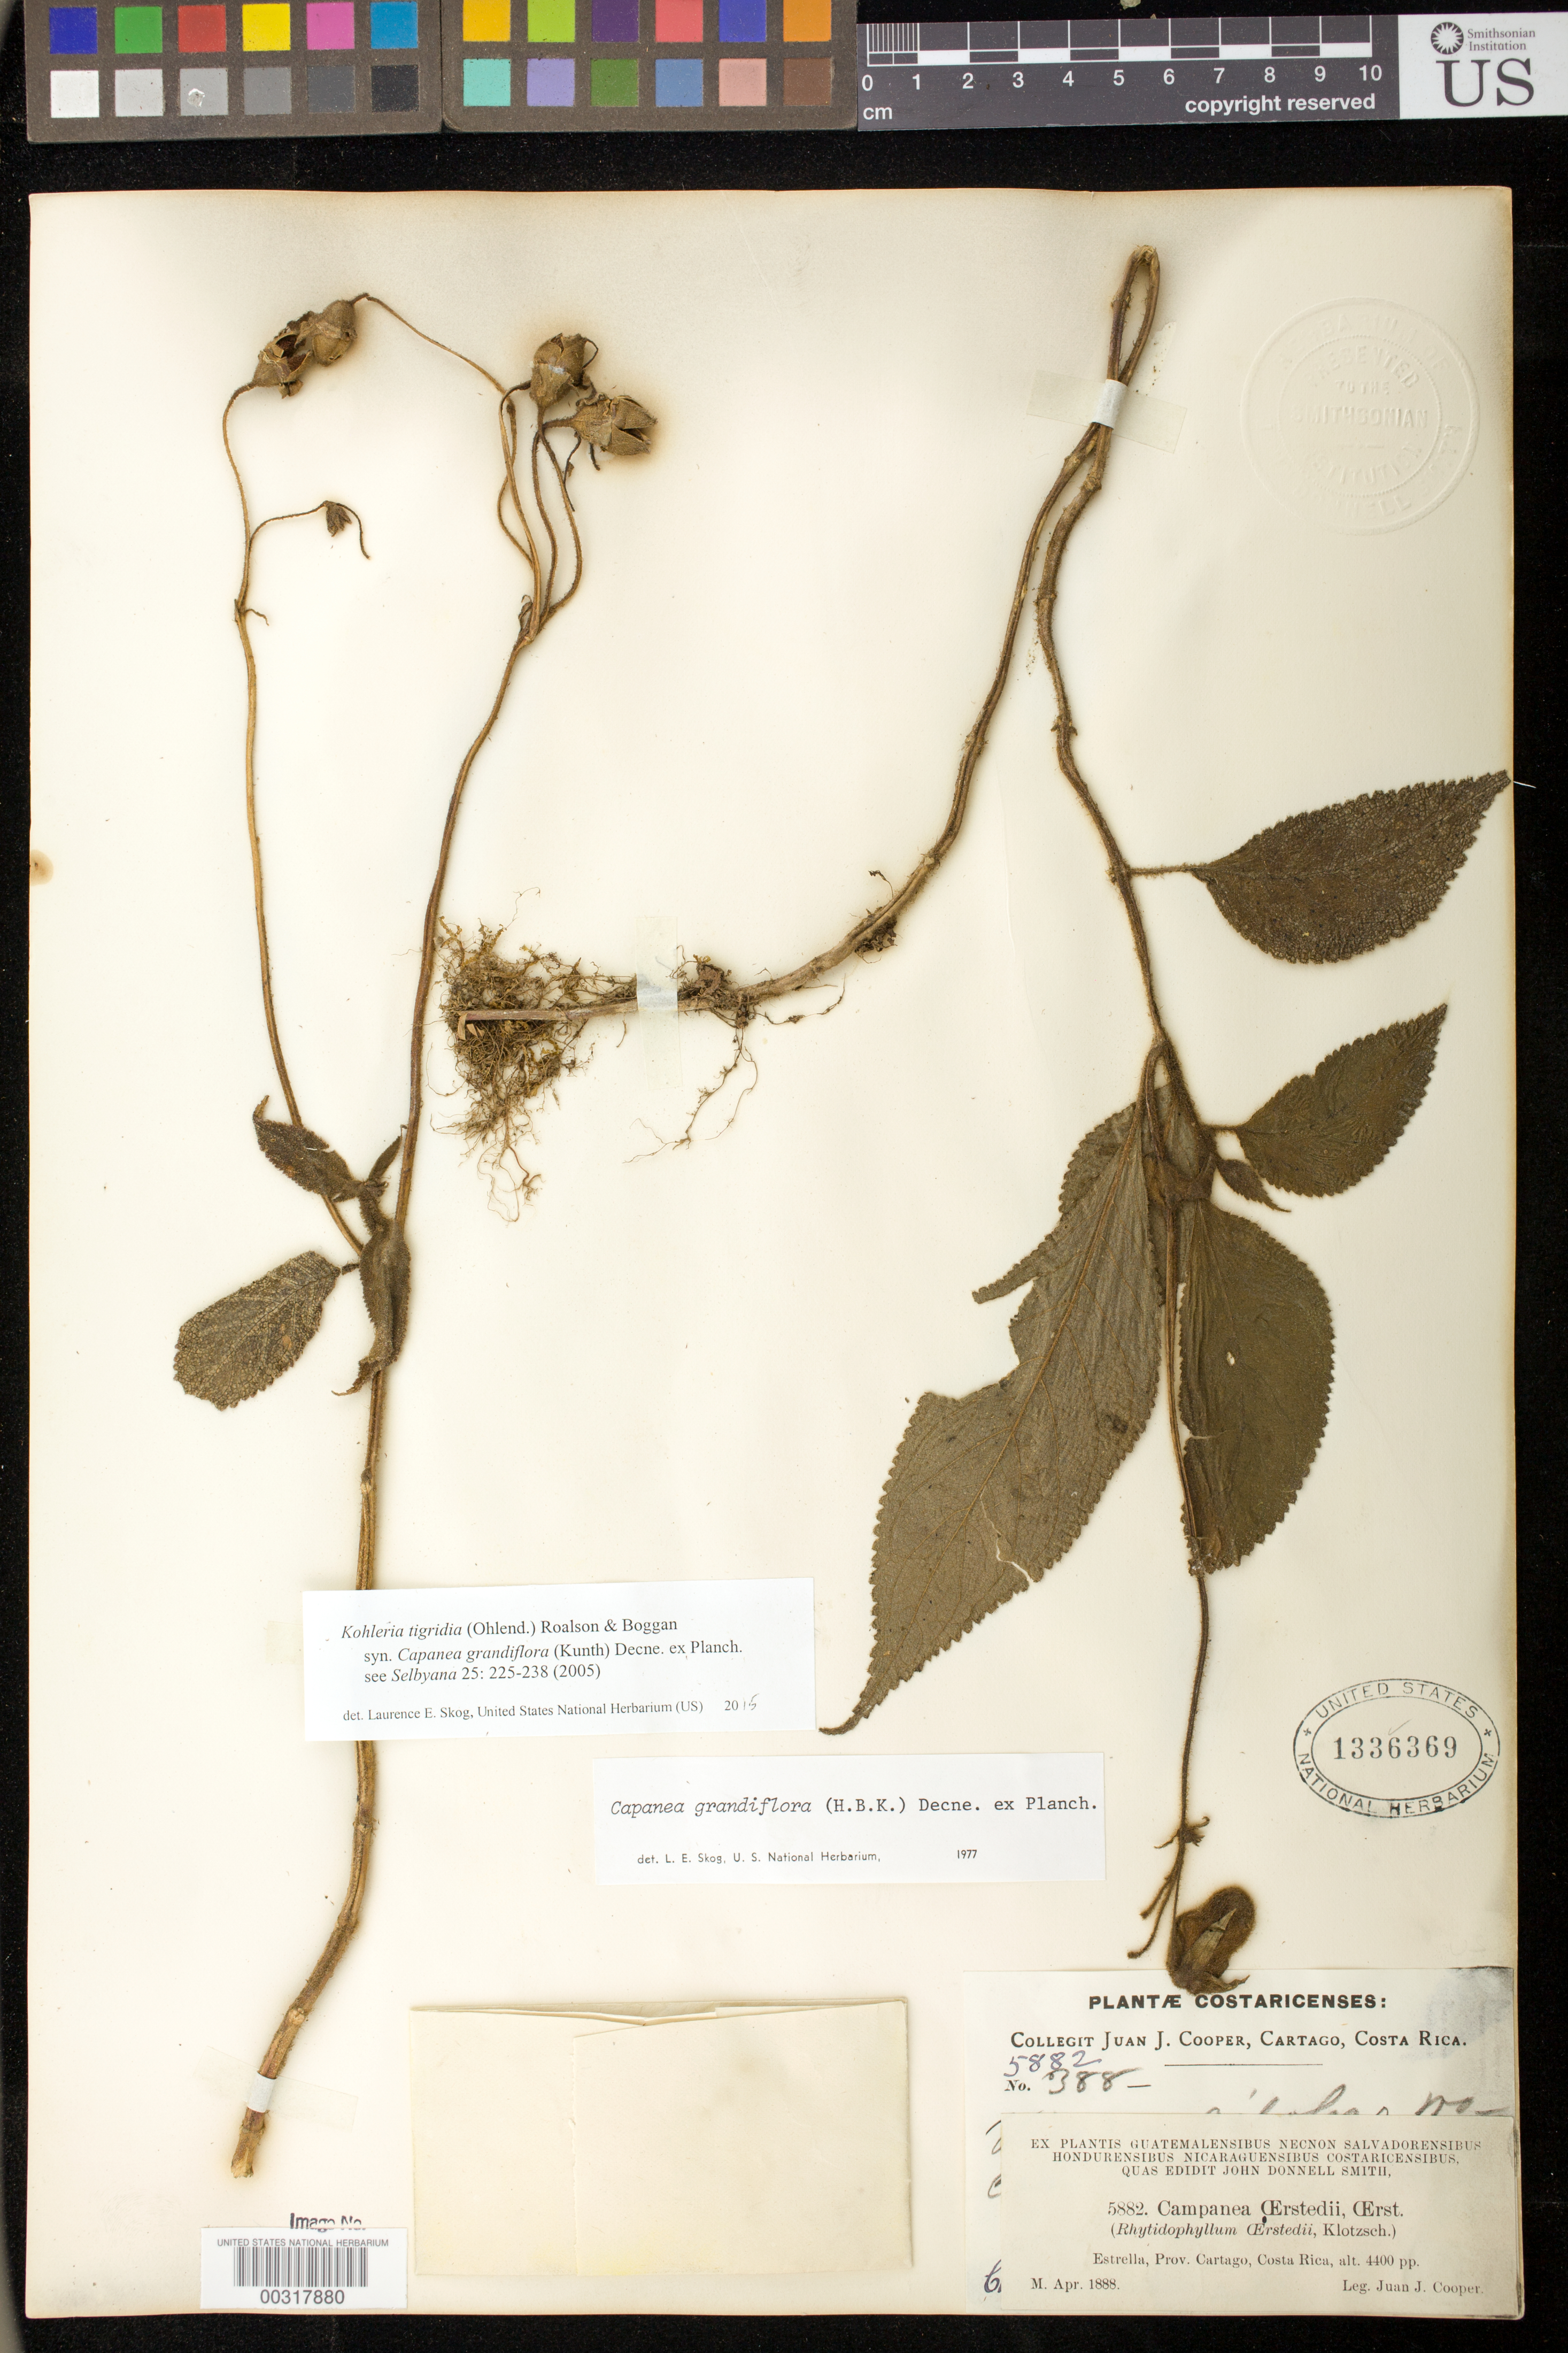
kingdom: Plantae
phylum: Tracheophyta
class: Magnoliopsida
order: Lamiales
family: Gesneriaceae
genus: Kohleria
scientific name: Kohleria tigridia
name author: (Ohlend.) Roalson & Boggan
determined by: Boggan, J. K.; Skog, L. E.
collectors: J. J. Cooper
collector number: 5882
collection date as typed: Apr 1888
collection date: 1888-04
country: Costa Rica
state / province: Cartago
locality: Estrella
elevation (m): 1341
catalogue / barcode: US 1336369